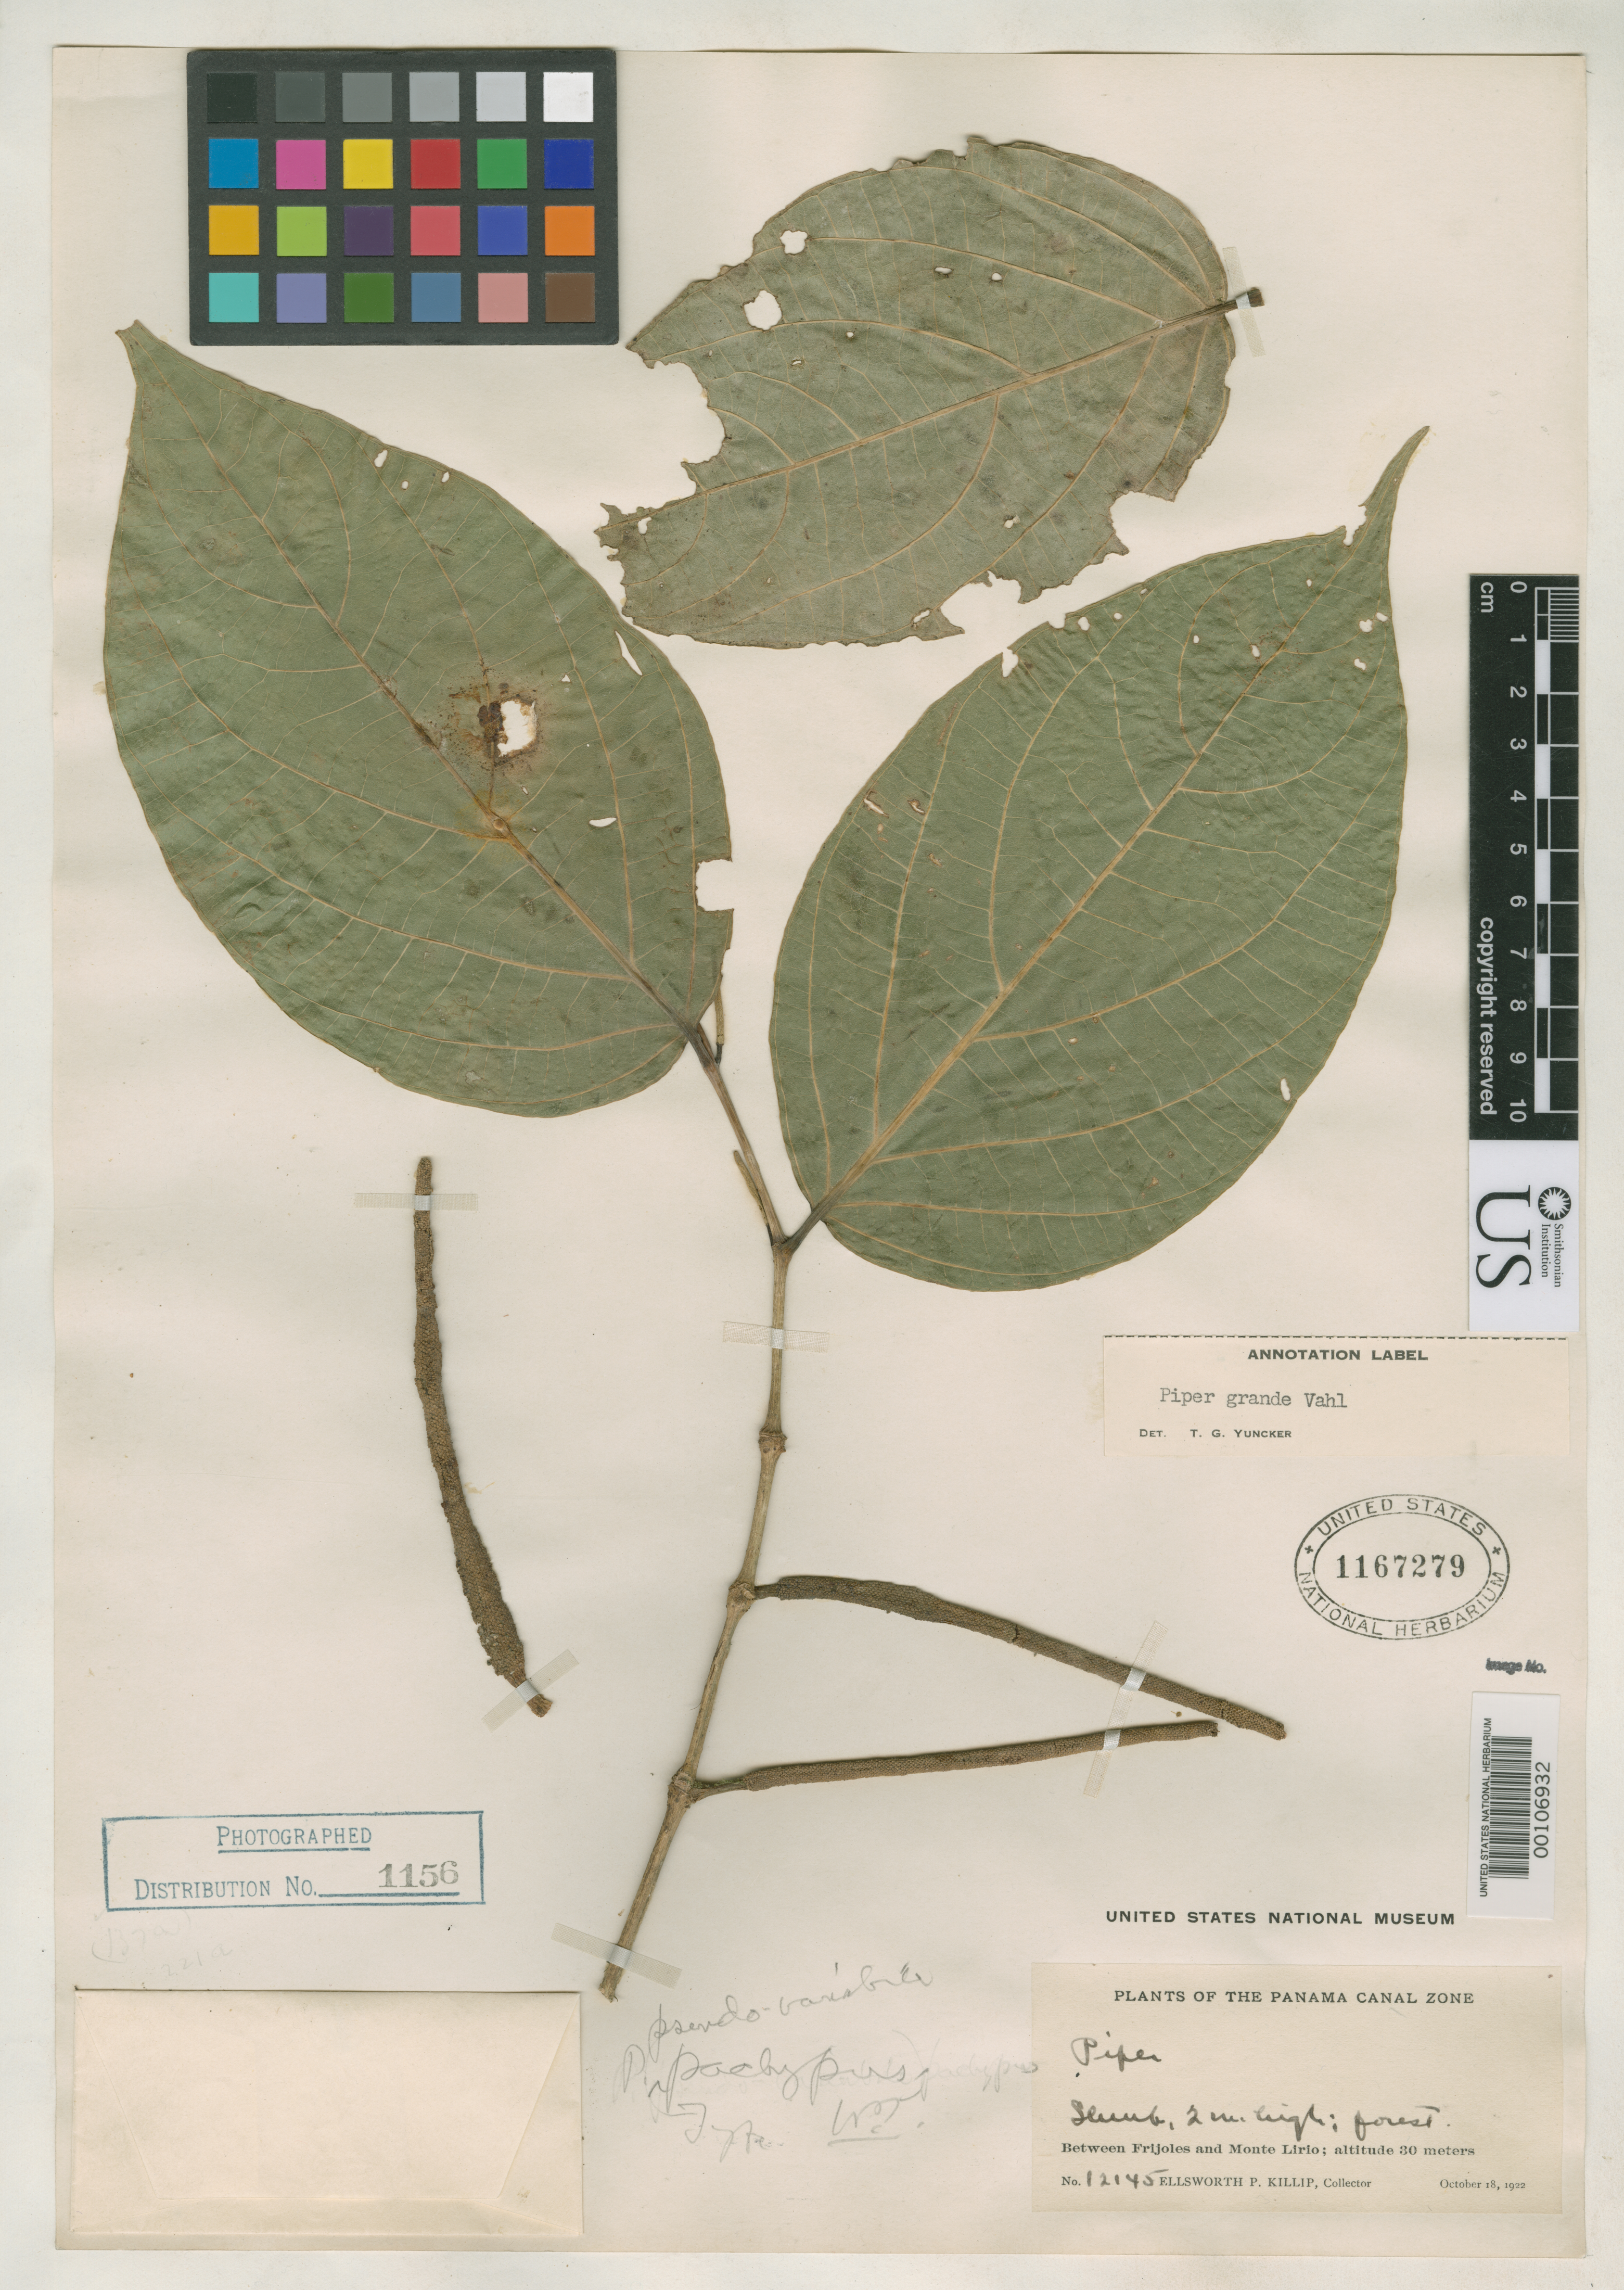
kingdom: Plantae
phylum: Tracheophyta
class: Magnoliopsida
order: Piperales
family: Piperaceae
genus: Piper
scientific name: Piper pseudovariabile var. pachypus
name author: Trel.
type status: Holotype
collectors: E. P. Killip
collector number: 12145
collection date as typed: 18 Oct 1922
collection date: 1922-10-18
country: Panama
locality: Between Frijoles and Monte Lirio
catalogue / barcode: US 1167279